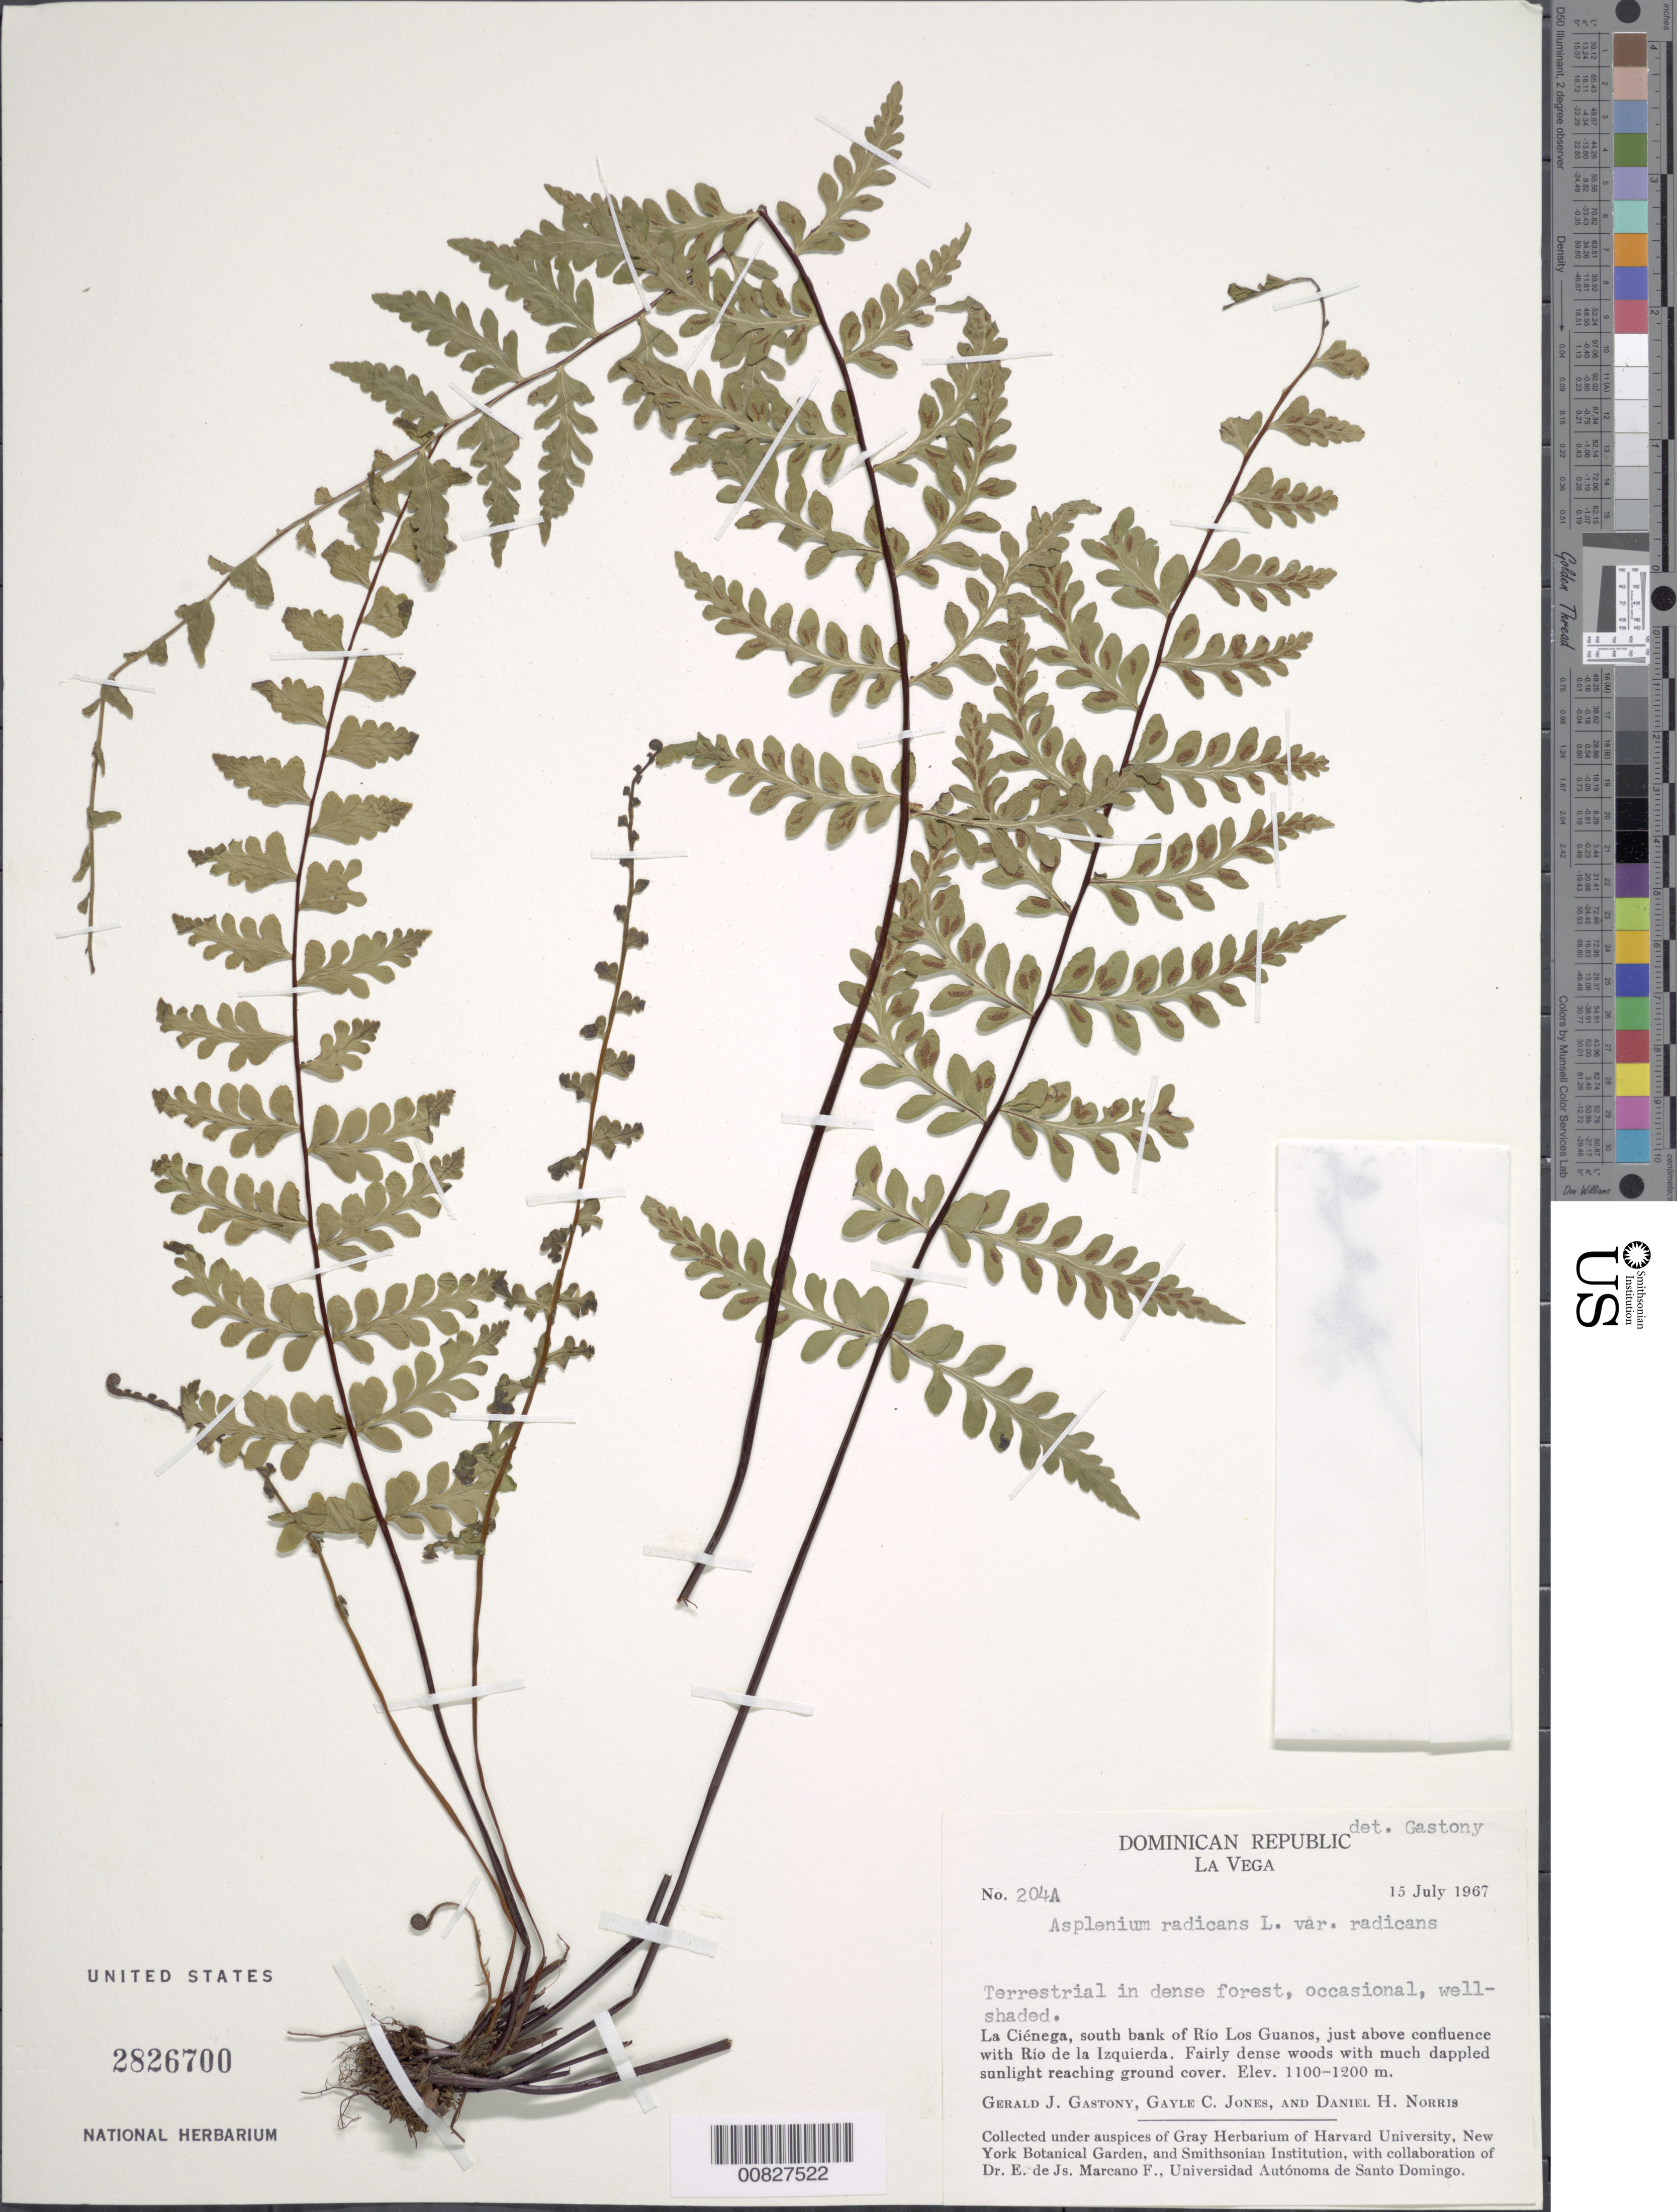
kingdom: Plantae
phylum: Tracheophyta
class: Polypodiopsida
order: Polypodiales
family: Aspleniaceae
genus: Asplenium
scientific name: Asplenium radicans var. alloeopteron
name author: (Kunze ex Klotzsch) Lellinger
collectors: G. Gastony, G. C. Jones & D. H. Norris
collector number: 204a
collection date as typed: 15 Jul 1967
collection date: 1967-07-15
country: Dominican Republic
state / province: La Vega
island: Hispaniola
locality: La Ciénega, S bank of Río Guanos, above confluence with Río de la Izquierda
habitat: Dense forest, well-shaded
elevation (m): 1100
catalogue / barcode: US 2826700